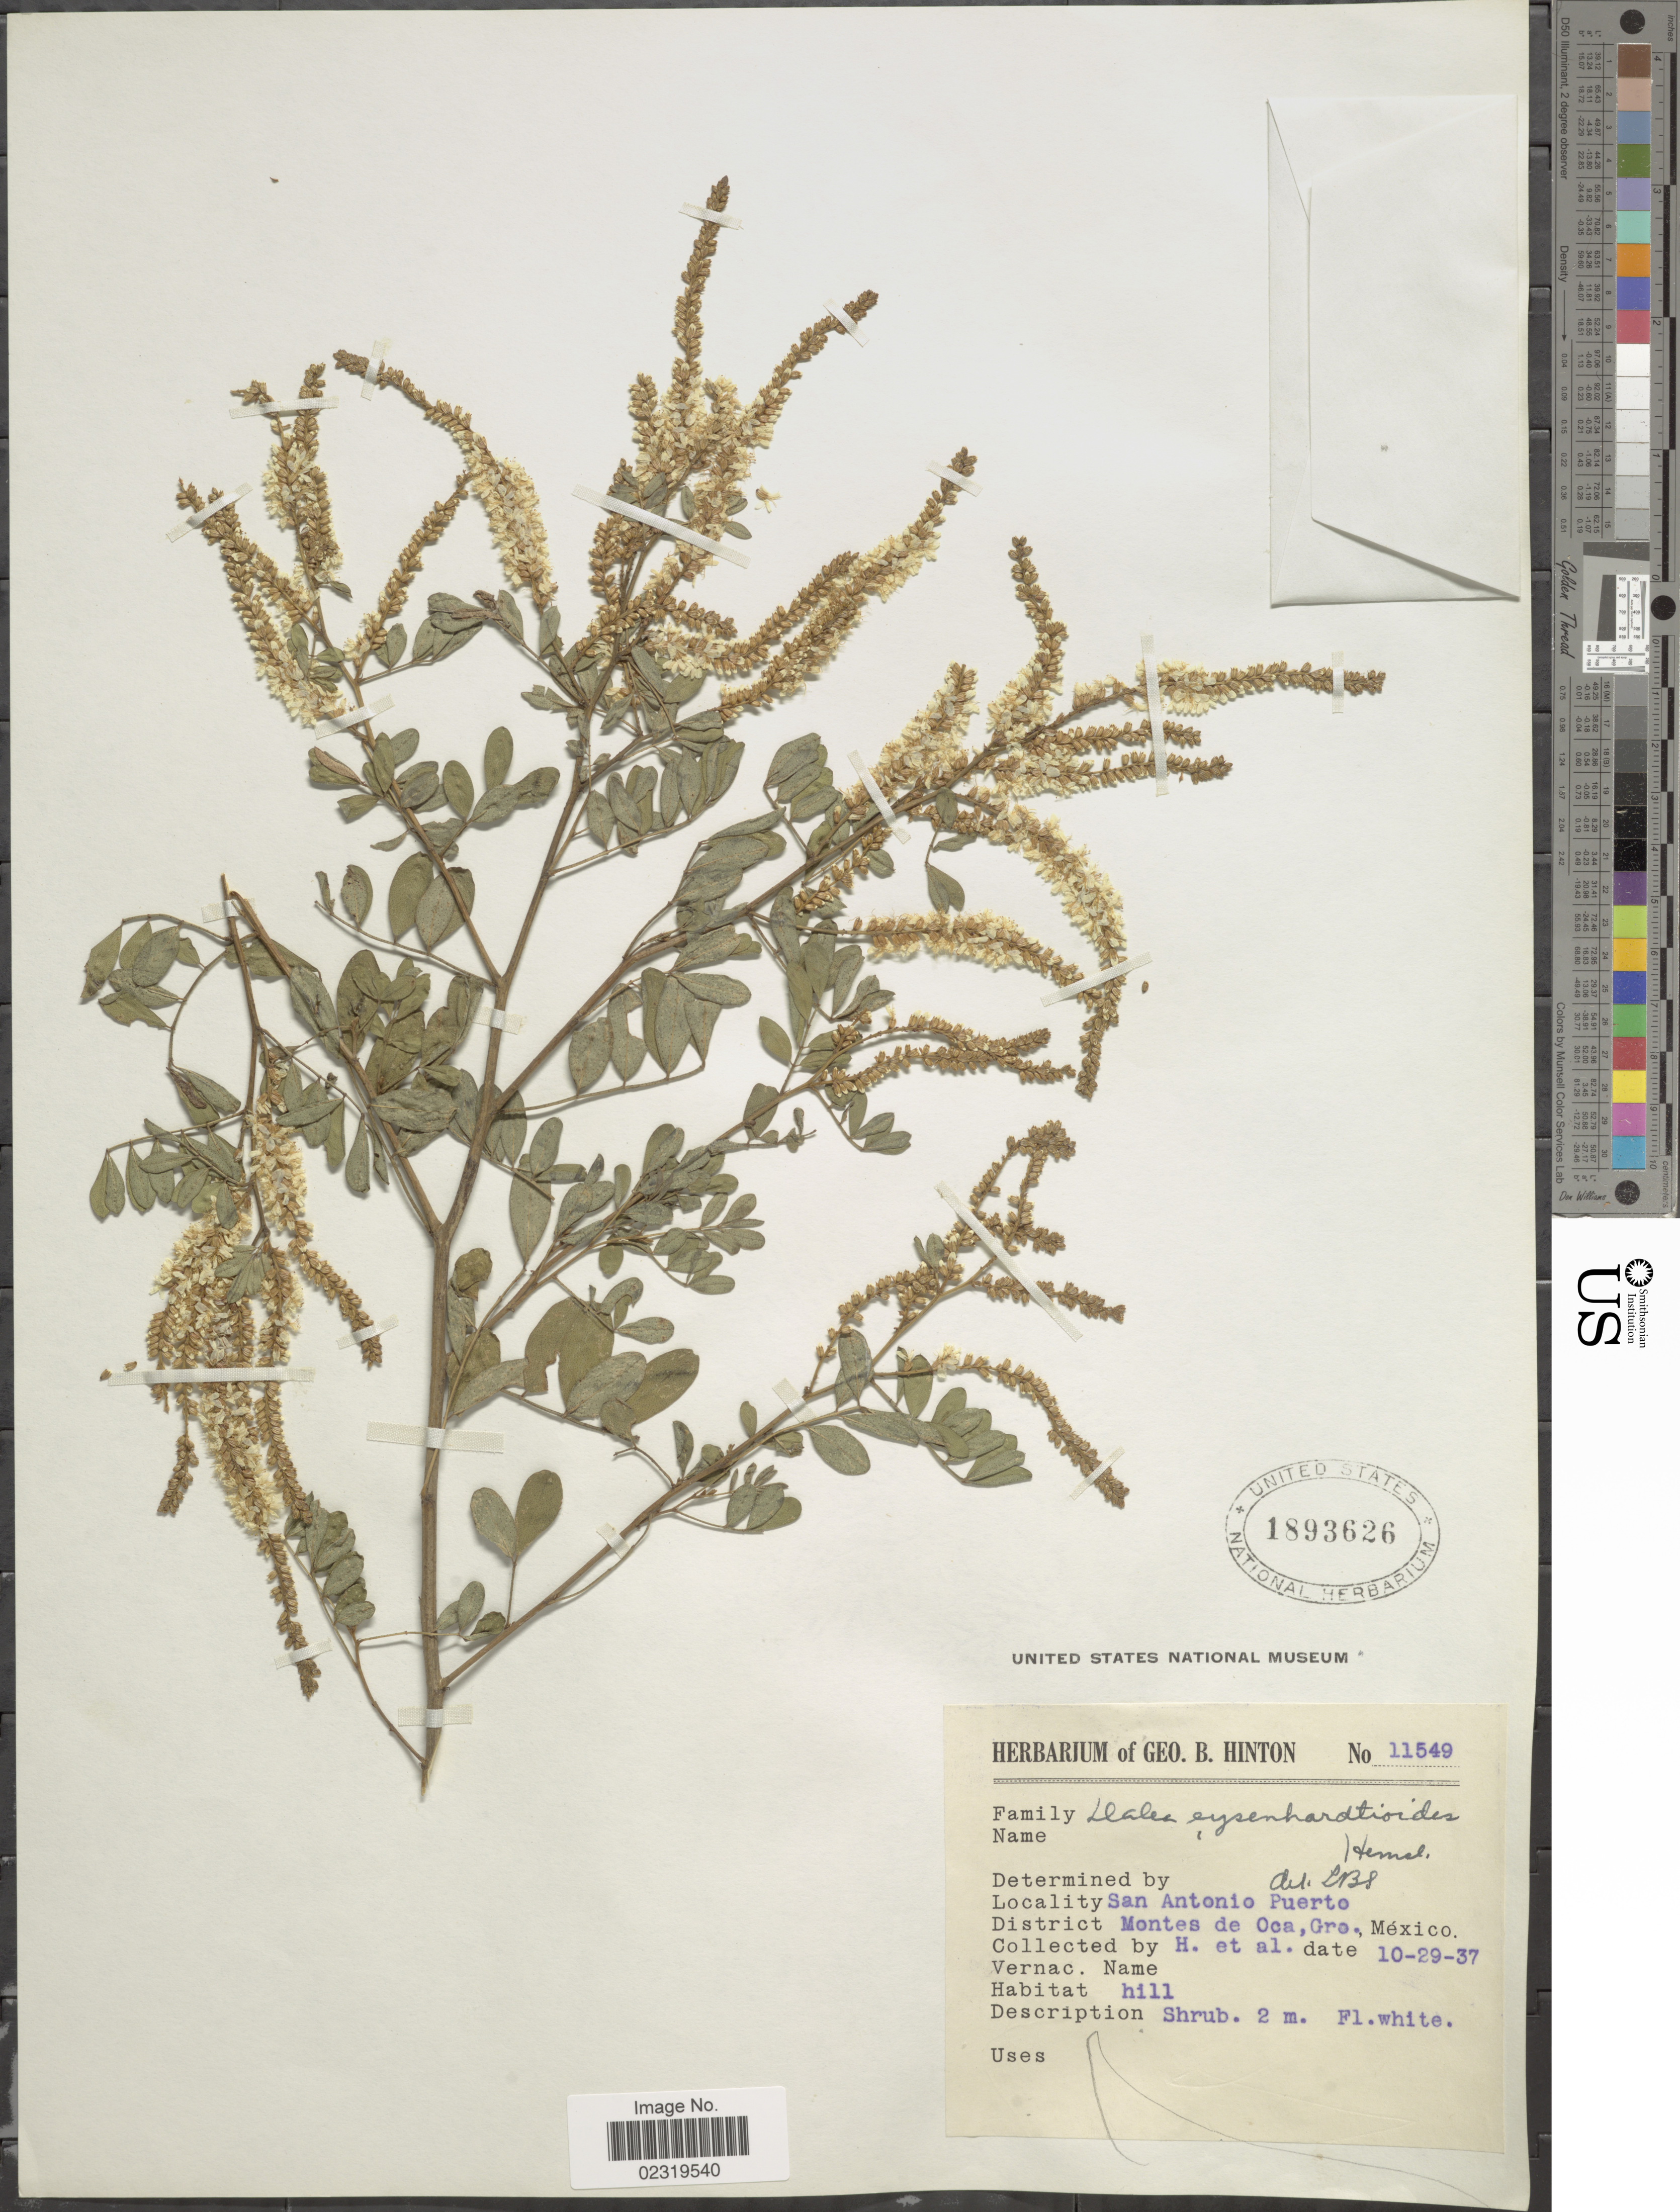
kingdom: Plantae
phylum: Tracheophyta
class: Magnoliopsida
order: Fabales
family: Fabaceae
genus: Dalea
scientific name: Dalea leucostachya var. eysenhardtioides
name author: (Hemsl.) Barneby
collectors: G. B. Hinton & et al.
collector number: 11549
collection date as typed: Transcribed d/m/y: 29/10/37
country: Mexico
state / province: Guerrero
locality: San Antonio Puerto, District Montes de Oca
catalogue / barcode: US 1893626